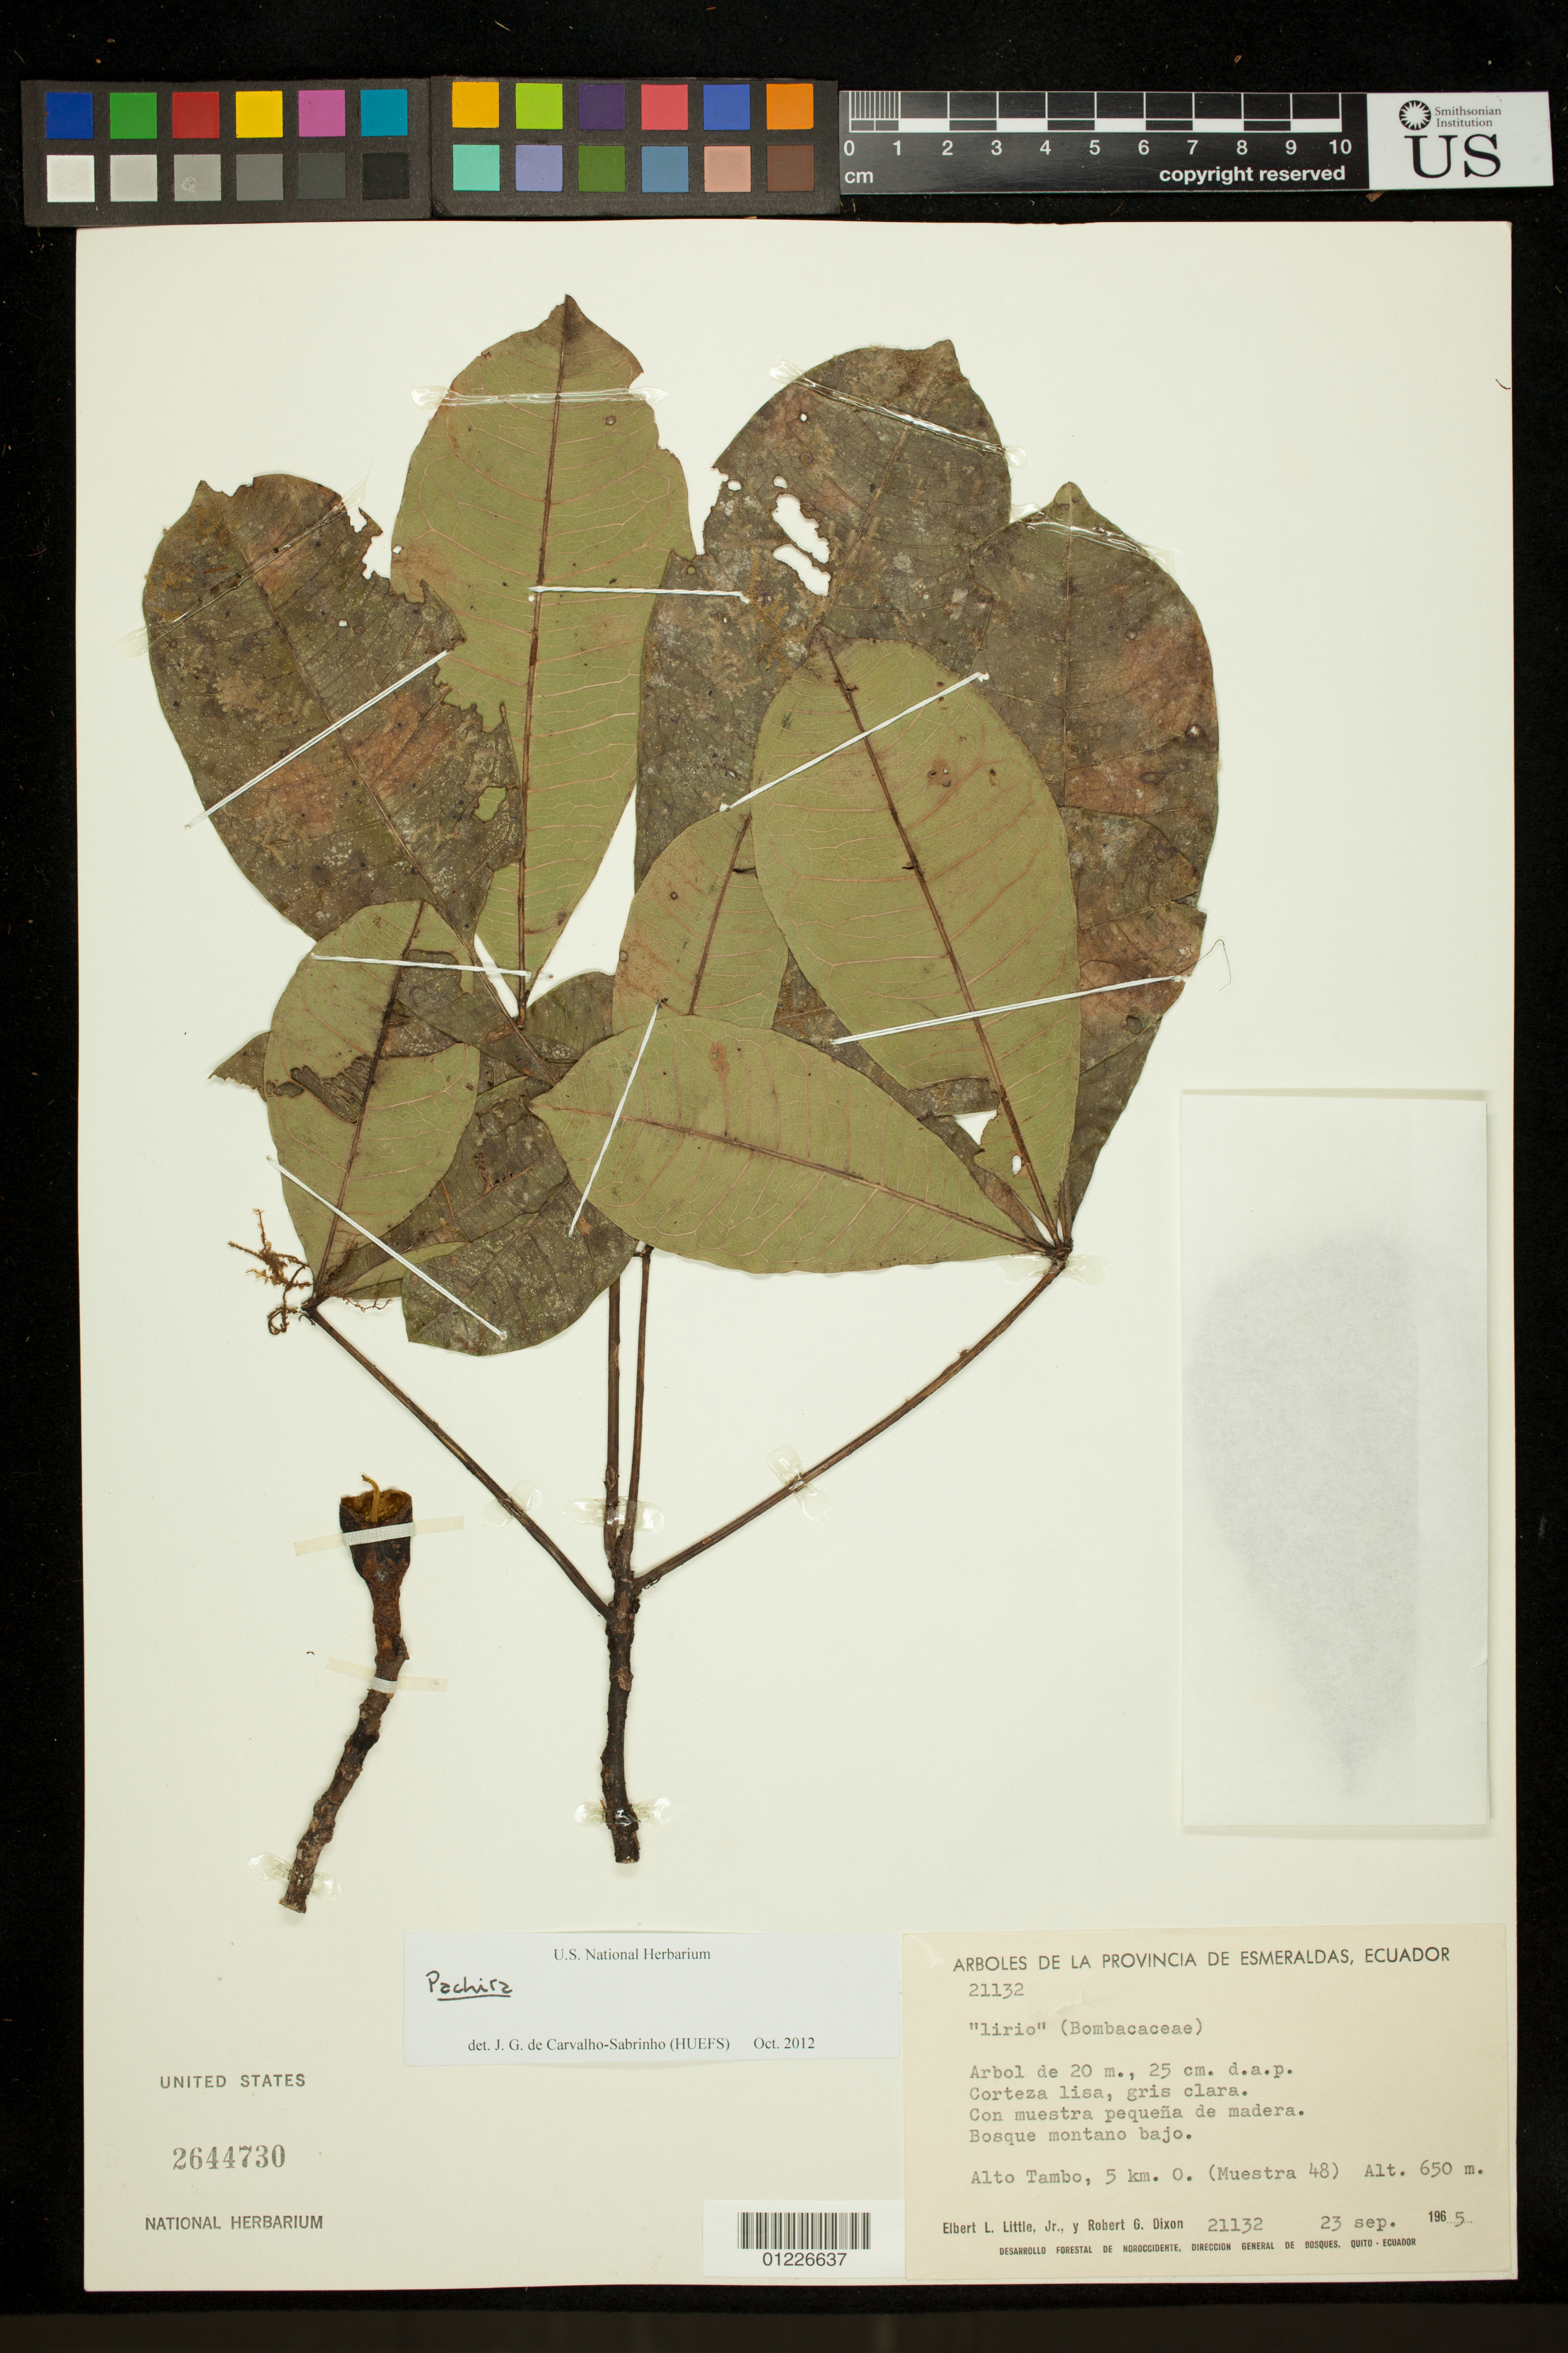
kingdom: Plantae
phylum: Tracheophyta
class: Magnoliopsida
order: Malvales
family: Malvaceae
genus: Pachira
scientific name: Pachira patinoi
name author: (Dugand G. & A. Robyns) Fern. Alonso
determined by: Dorr, L. J., (BOT), Smithsonian Institution - National Museum of Natural History (UNITED STATES)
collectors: E. L. Little & R. G. Dixon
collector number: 21132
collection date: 1965-09-23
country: Ecuador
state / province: Esmeraldas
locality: Alto Tambo.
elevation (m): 650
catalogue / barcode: US 2644730